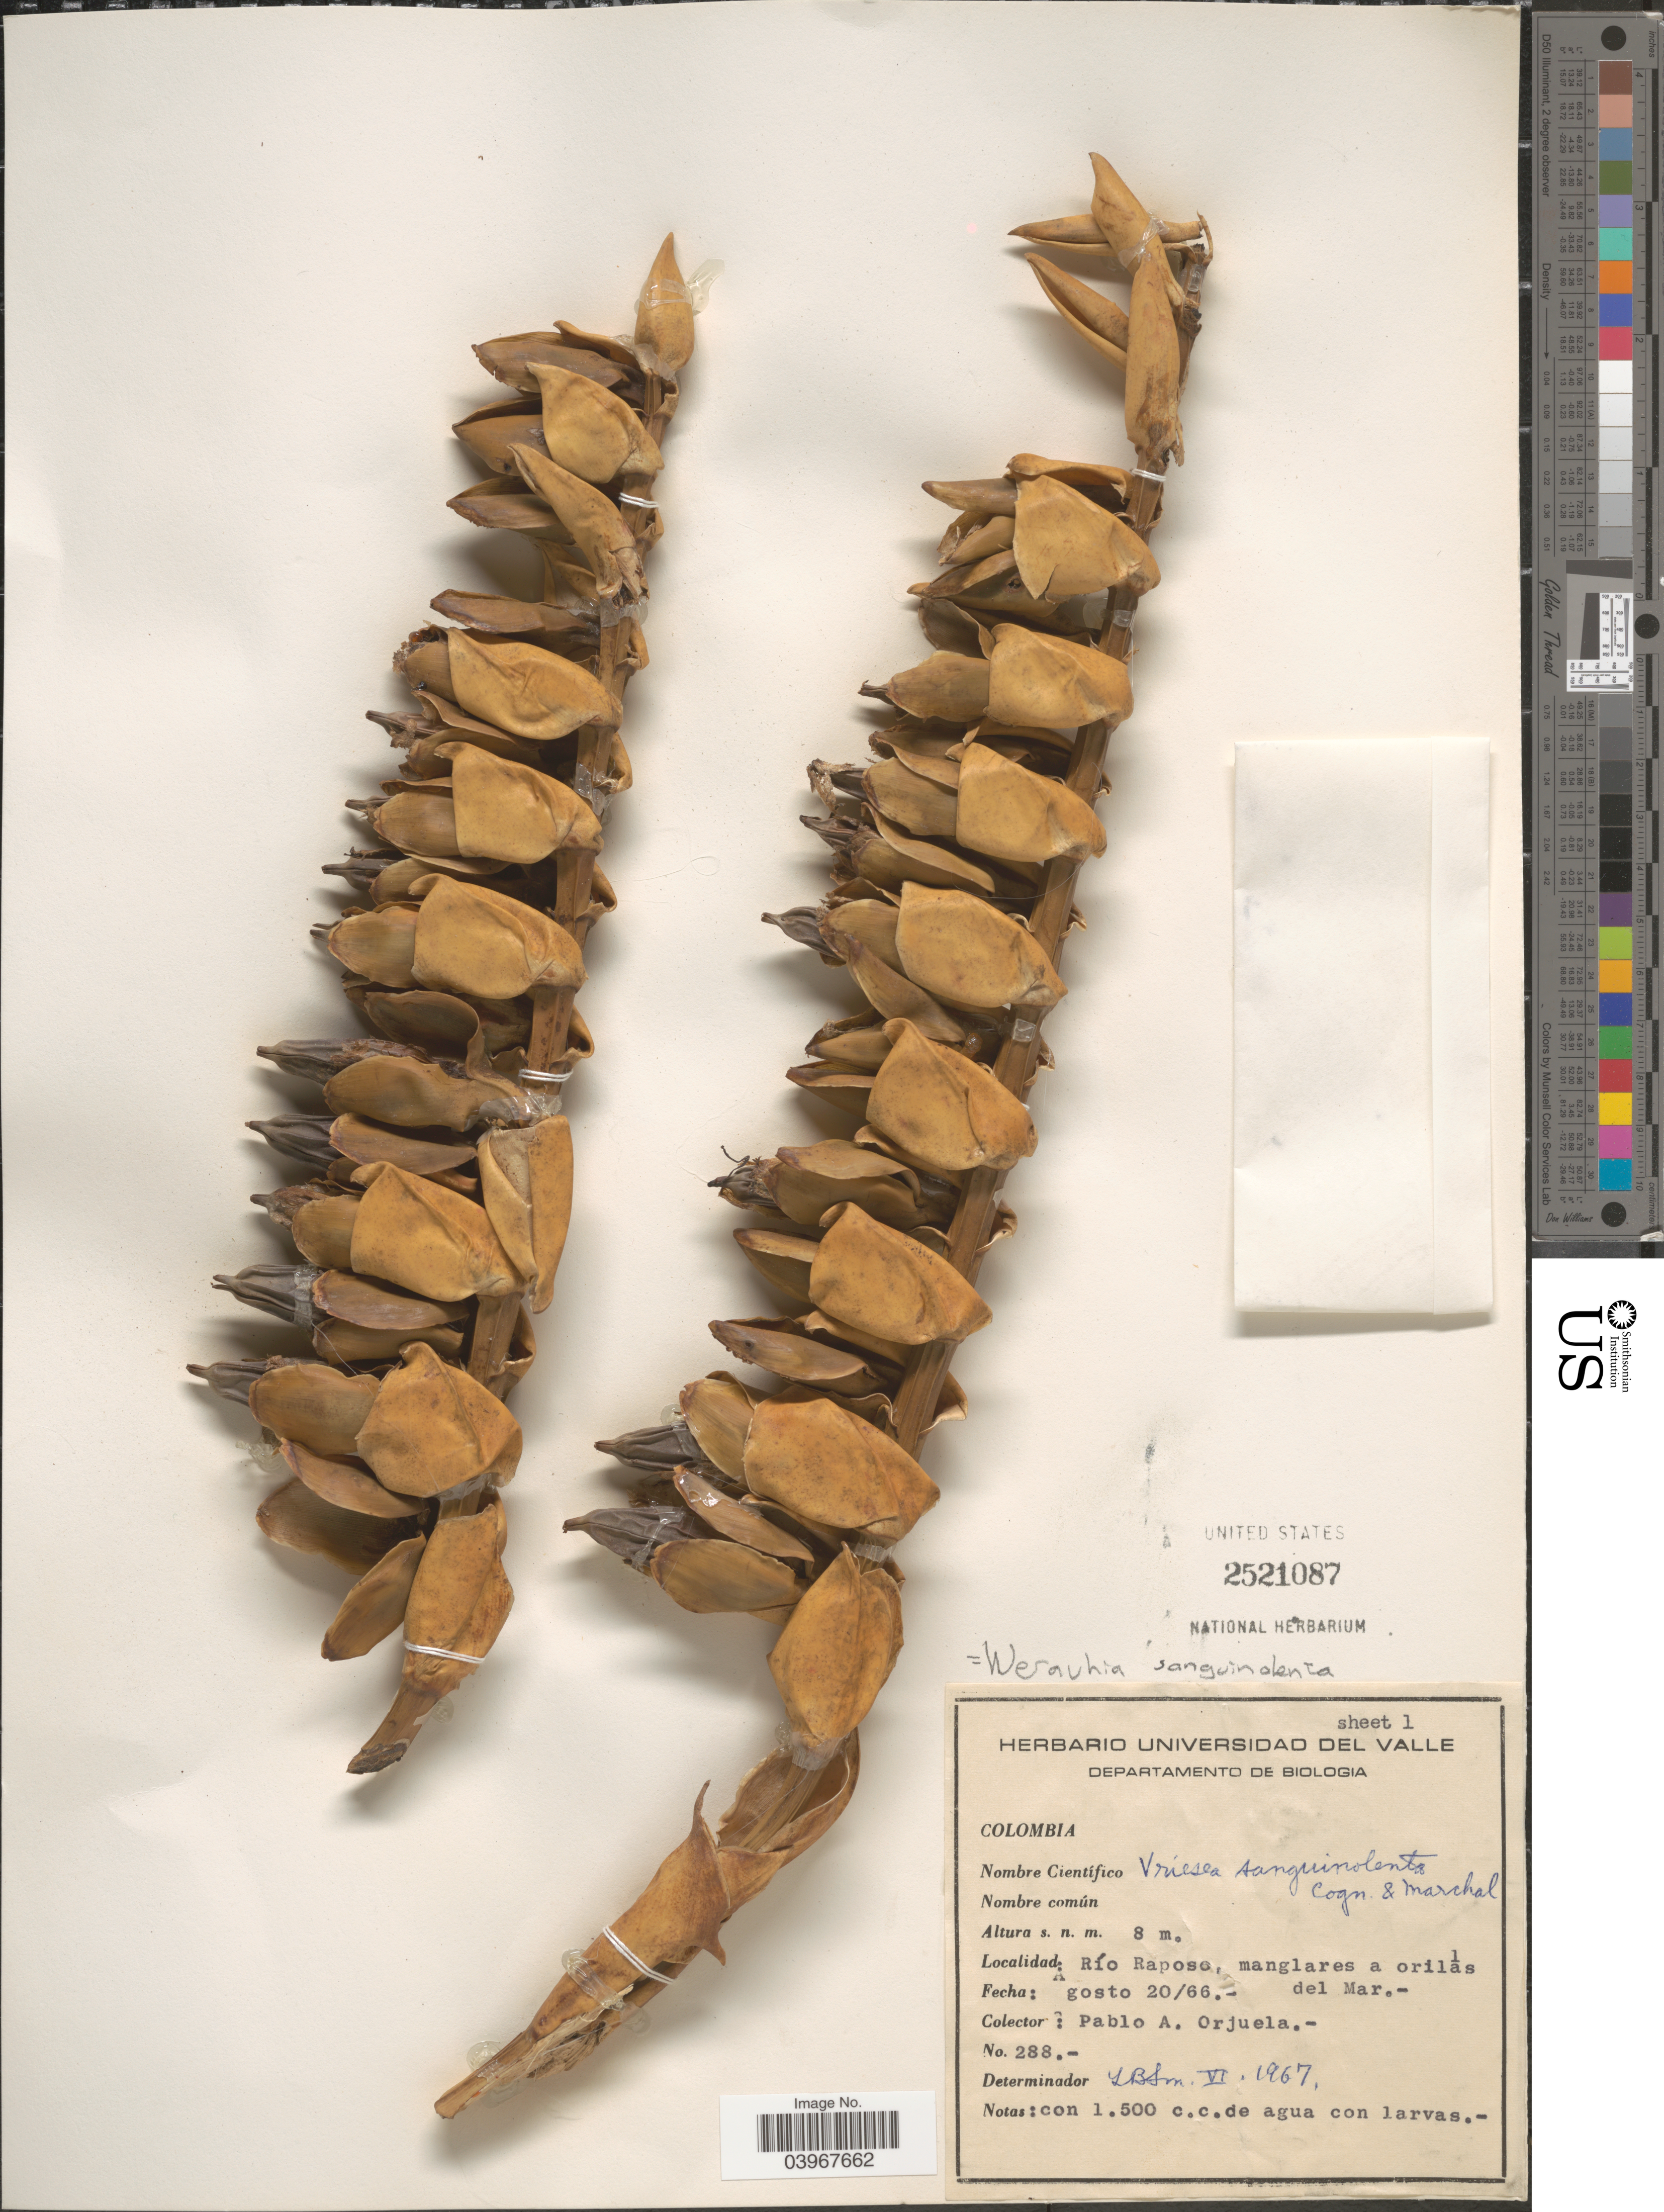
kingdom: Plantae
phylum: Tracheophyta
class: Liliopsida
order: Poales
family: Bromeliaceae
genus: Werauhia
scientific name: Werauhia sanguinolenta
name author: (Cogn. & Marchal) J.R. Grant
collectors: P. A. Orjuela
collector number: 288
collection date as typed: Transcribed d/m/y: 20/8/66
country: Colombia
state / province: Valle del Cauca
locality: Valle. Río Raposo, manglares a orillas del Mar.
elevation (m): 8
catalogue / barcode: US 2521087